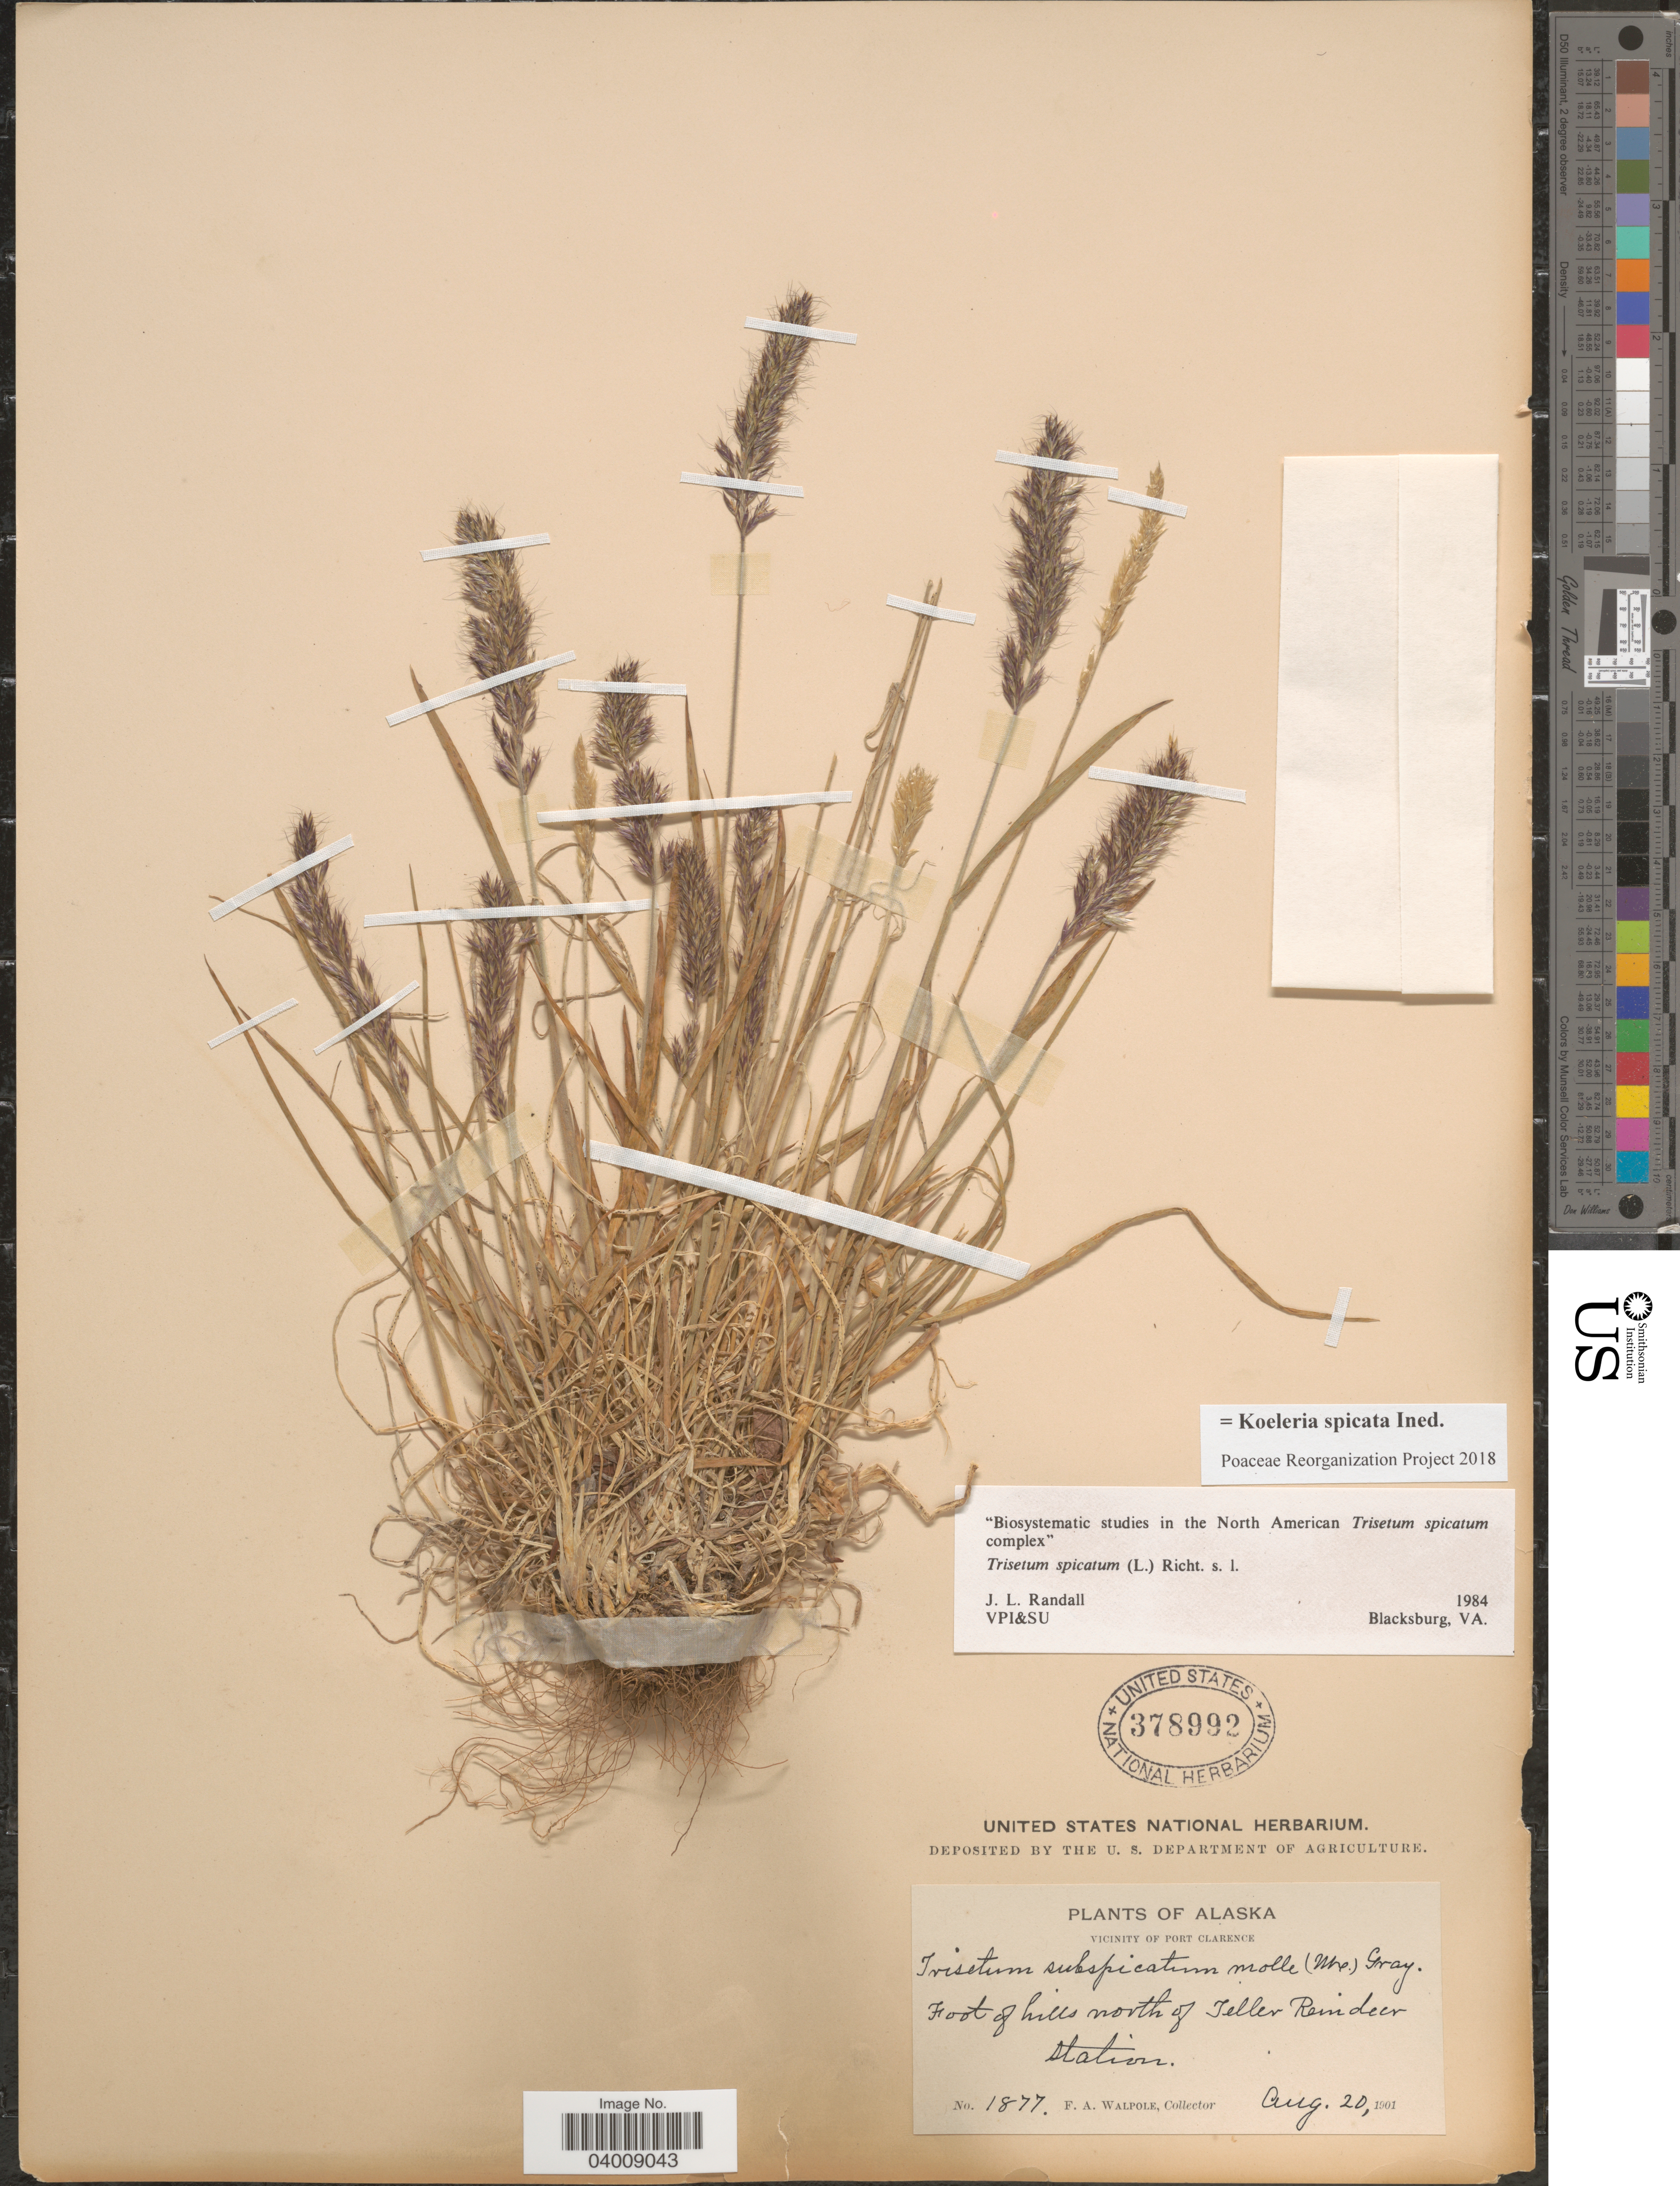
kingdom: Plantae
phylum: Tracheophyta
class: Liliopsida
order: Poales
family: Poaceae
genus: Koeleria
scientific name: Koeleria spicata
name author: (L.) Barberá et al.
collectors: F. Walpole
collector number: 1877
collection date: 1901-08-20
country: United States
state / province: Alaska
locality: Vicinity of Port Clarence. Foot of hills north of Teller Reindeer Station.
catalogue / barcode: US 378992